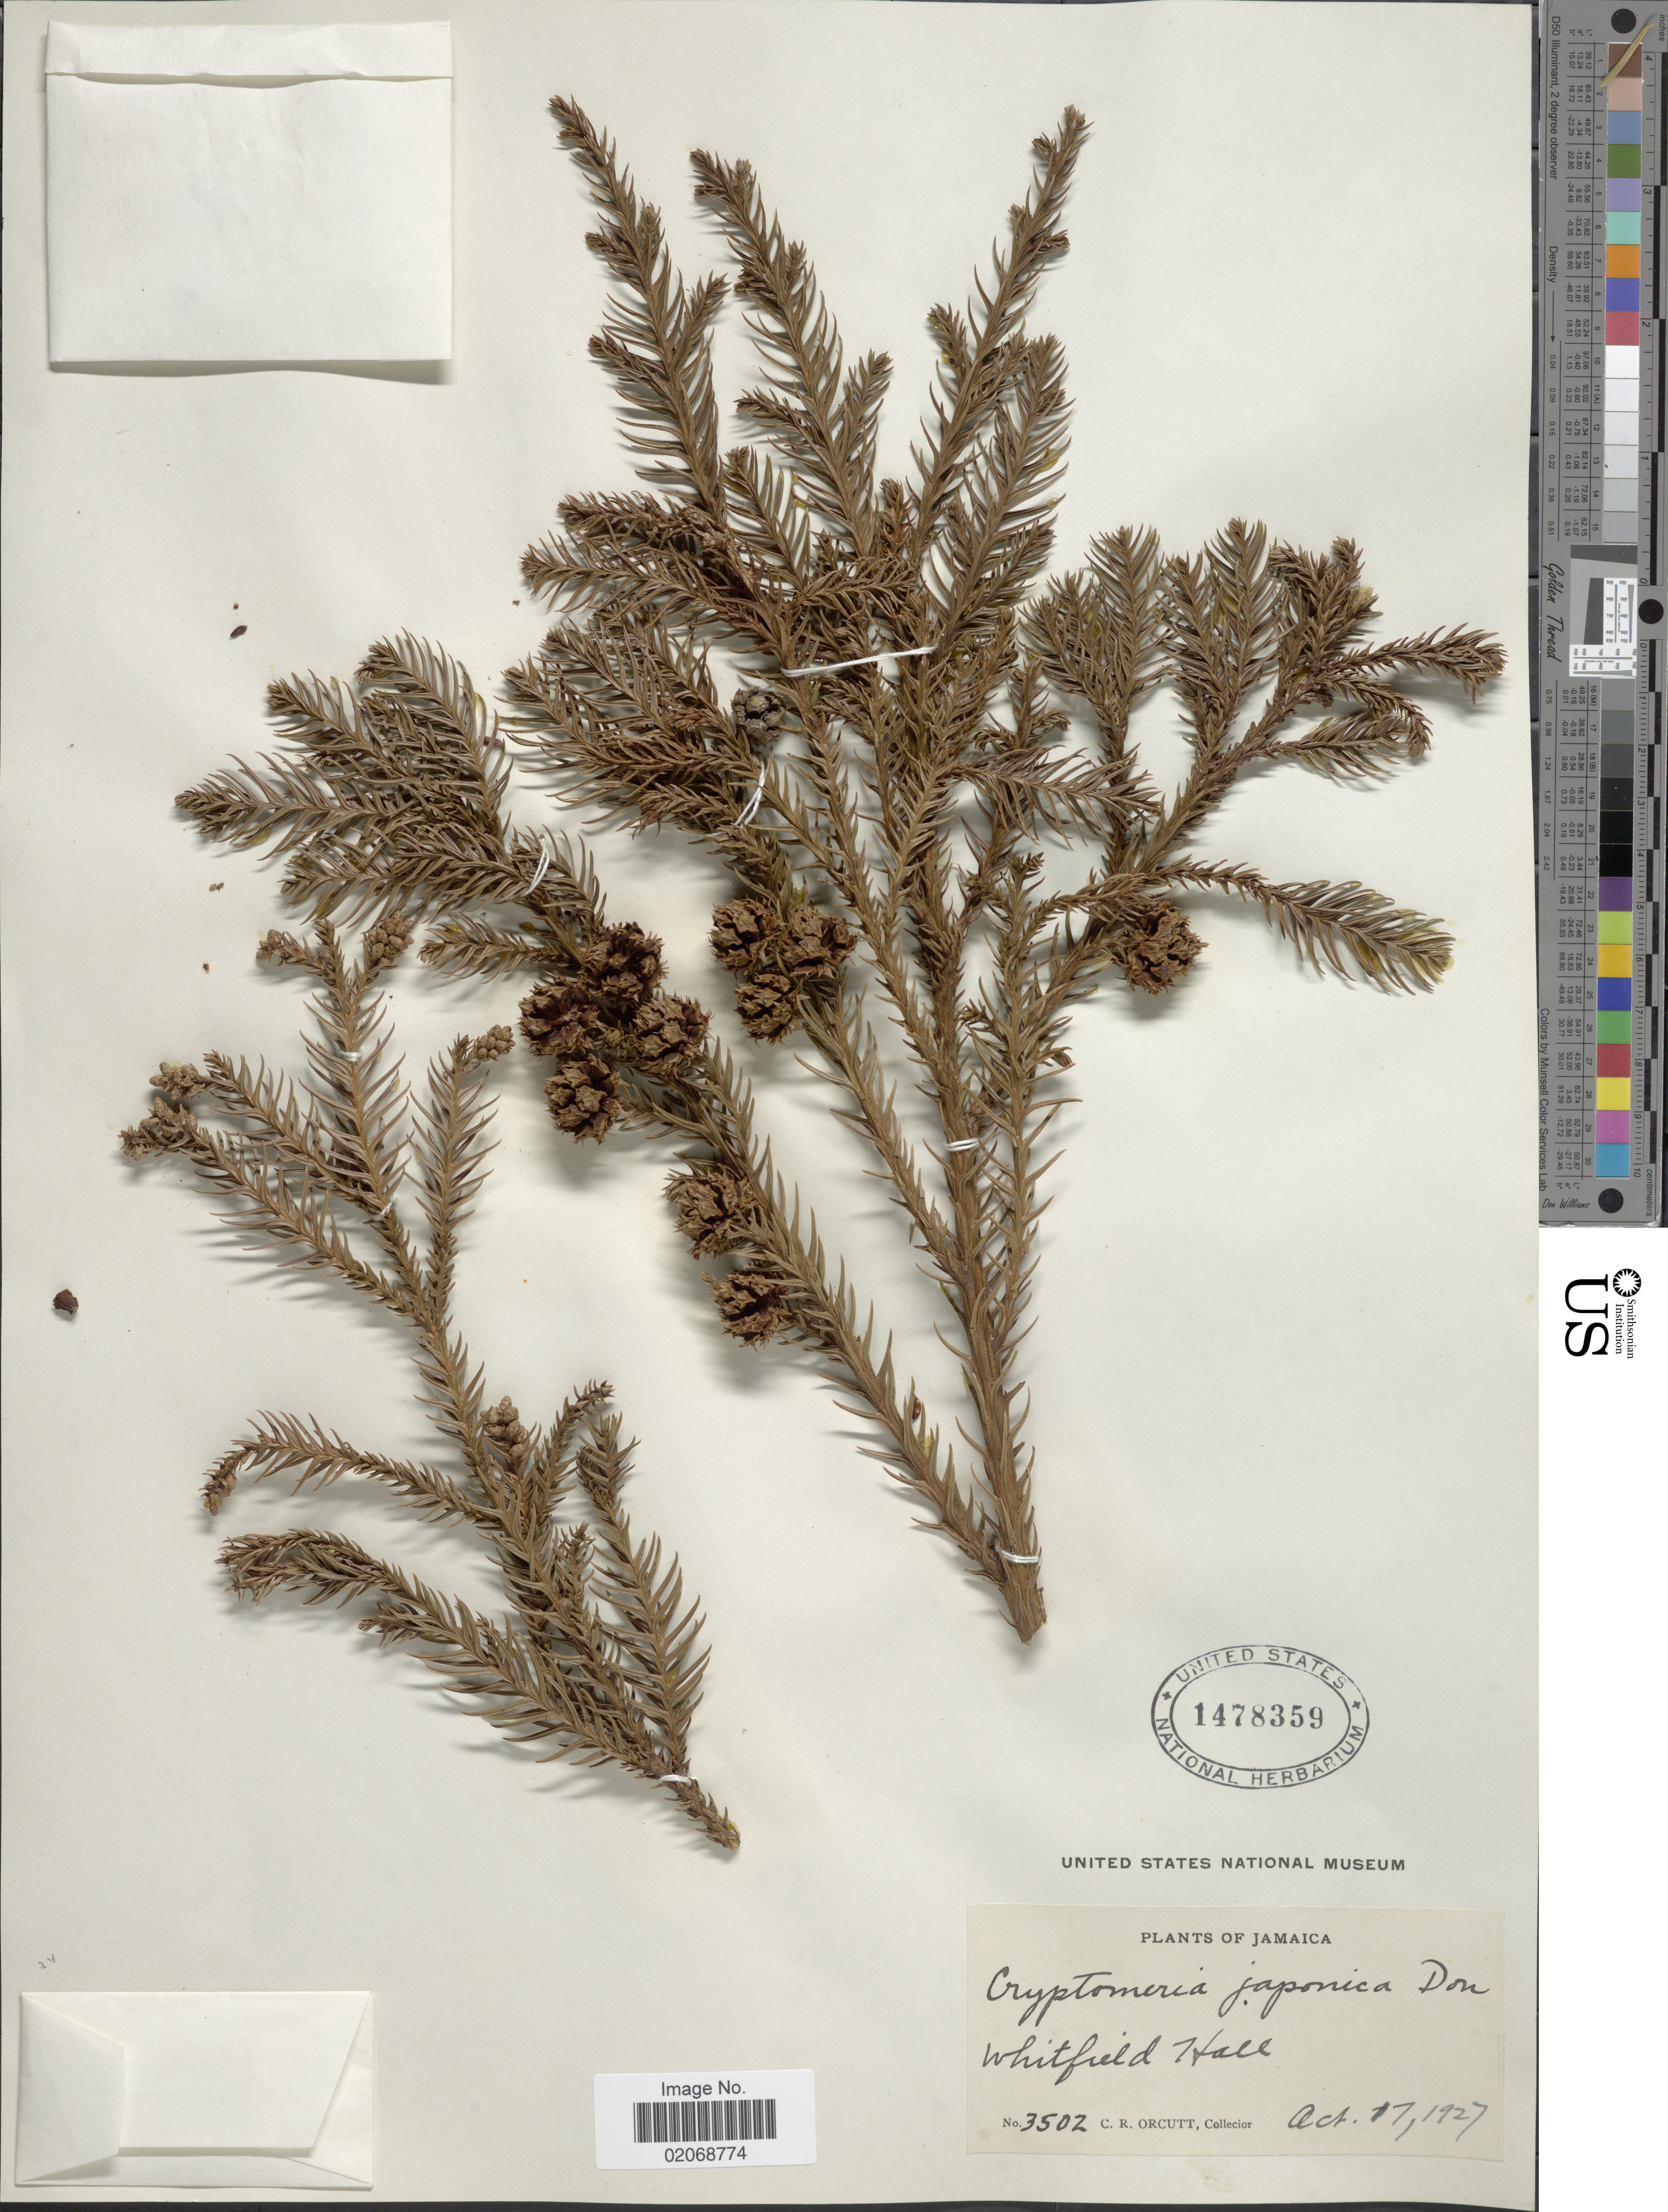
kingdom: Plantae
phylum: Tracheophyta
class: Pinopsida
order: Pinales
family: Cupressaceae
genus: Cryptomeria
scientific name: Cryptomeria japonica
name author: (Thunb. ex L. f.) D. Don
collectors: C. R. Orcutt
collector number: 3502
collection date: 1927-10-17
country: Jamaica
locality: Whitfield Hall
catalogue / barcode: US 1478359